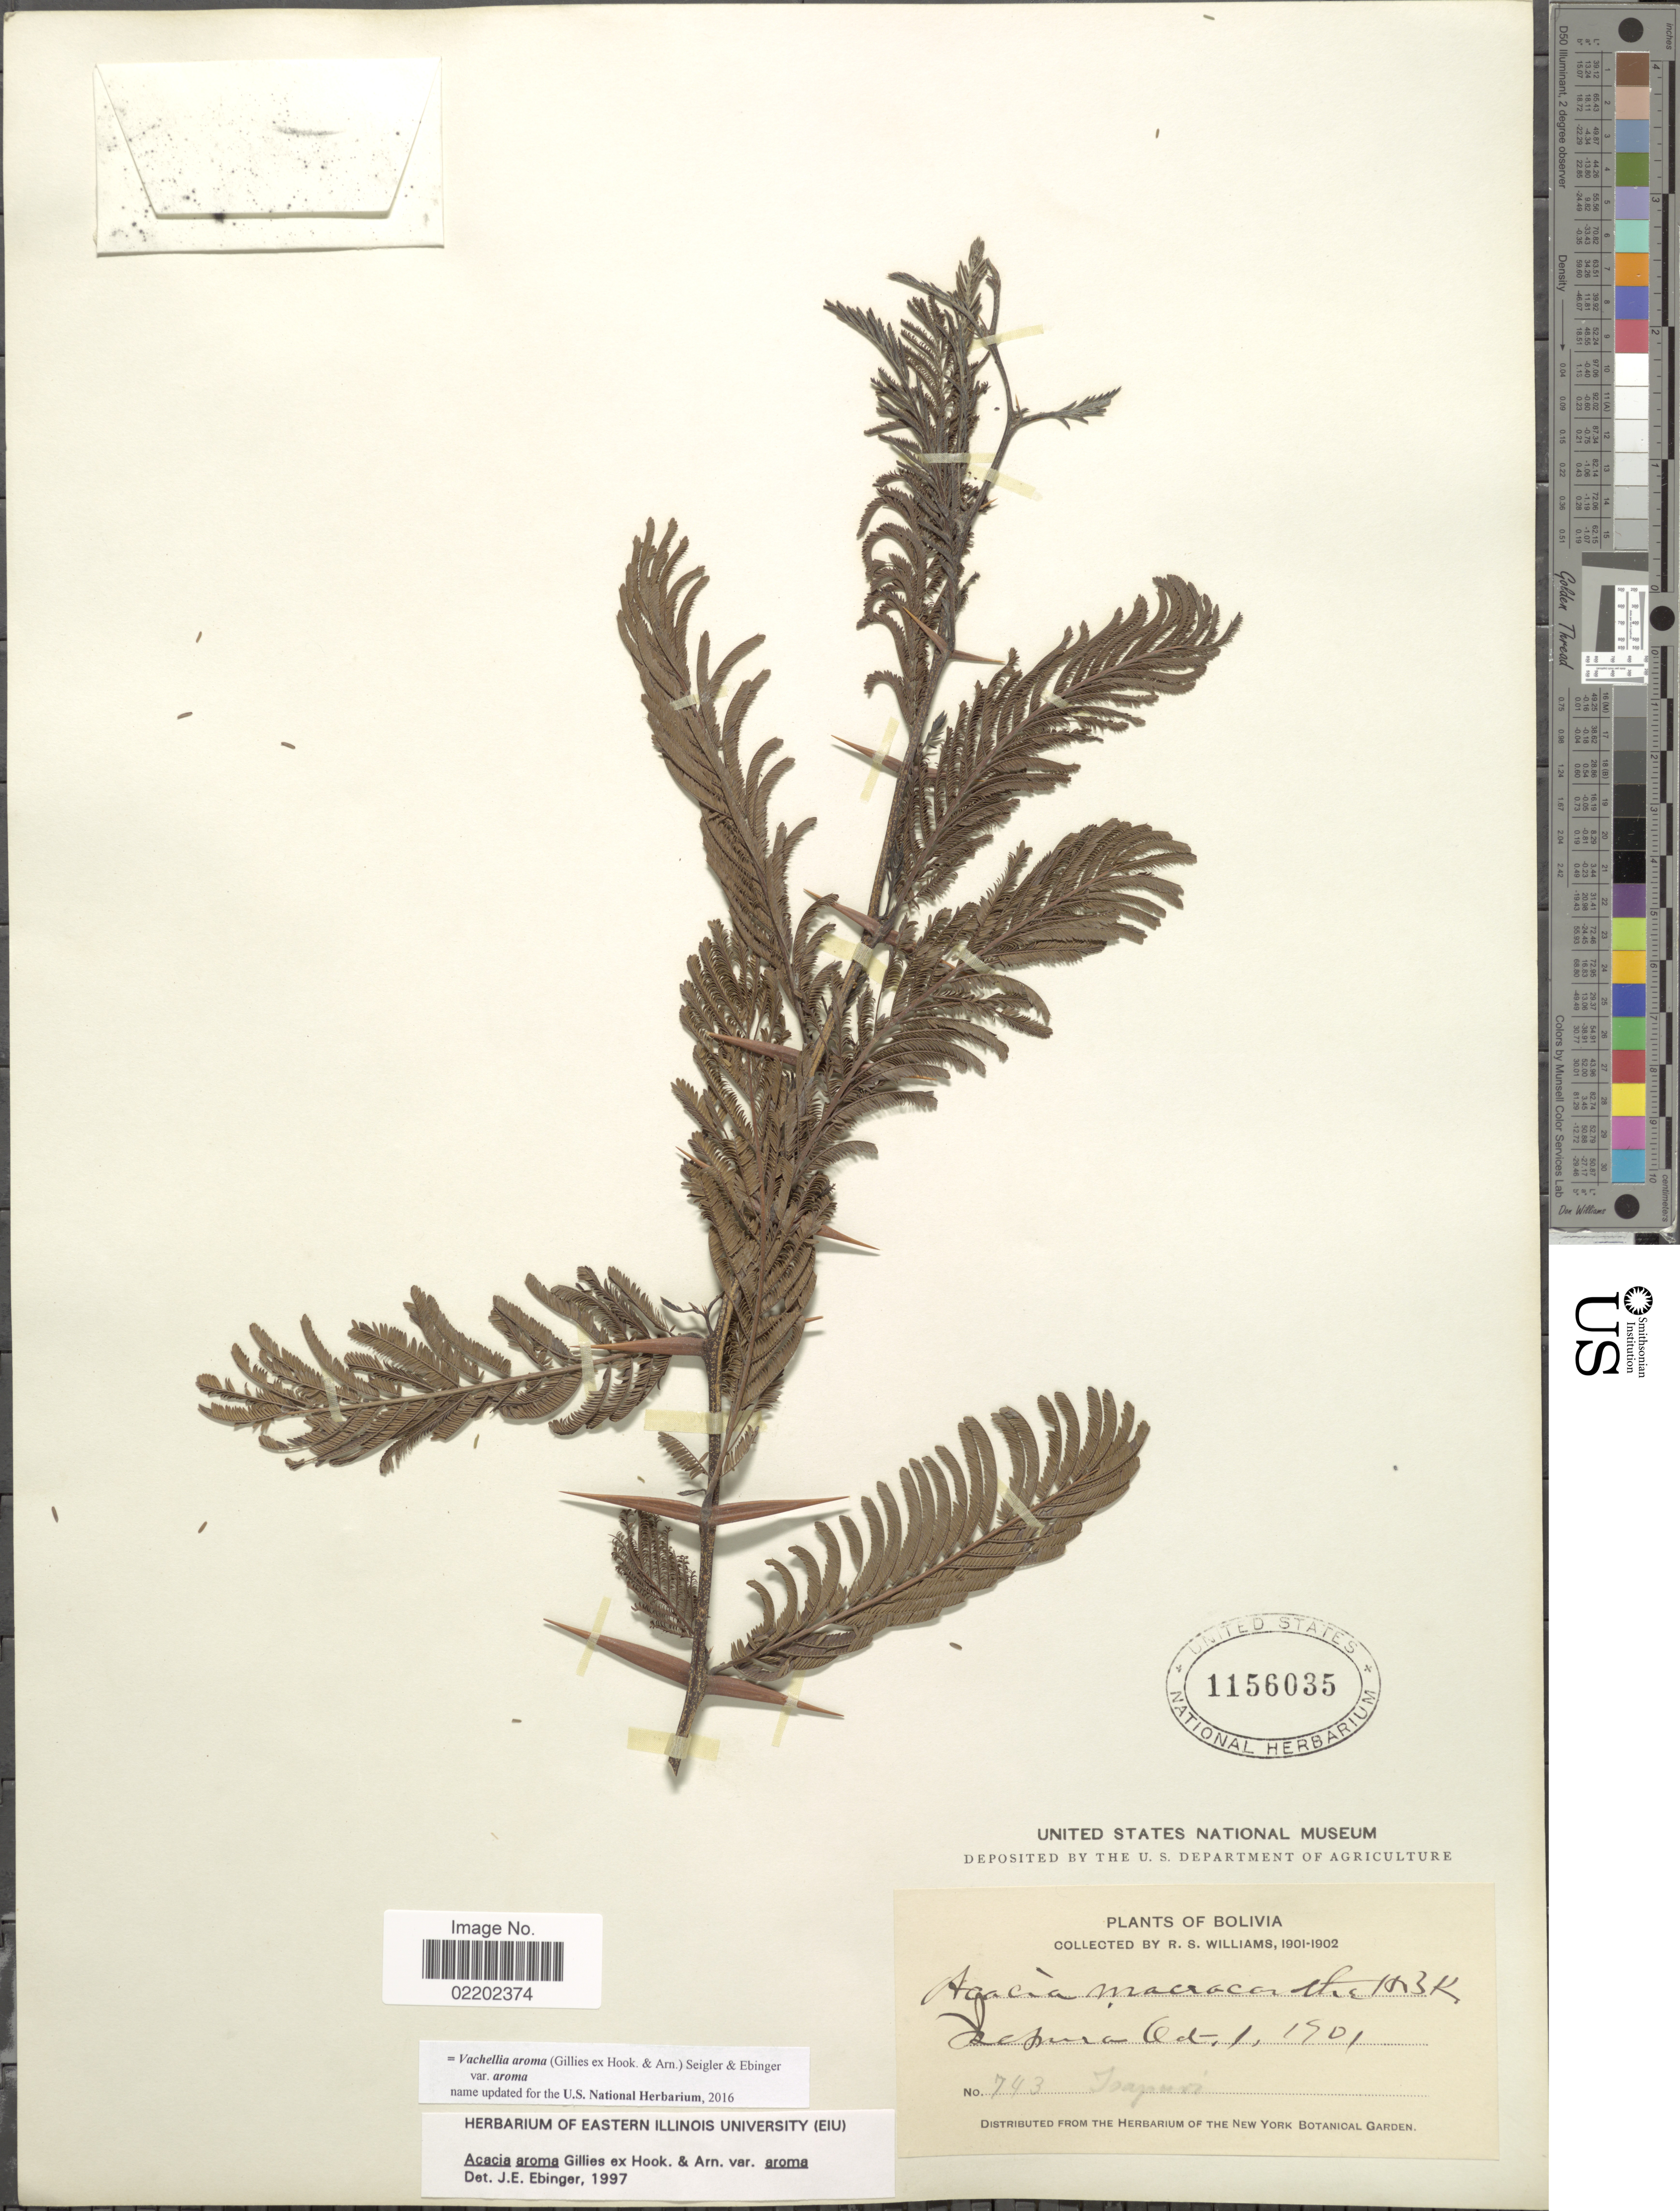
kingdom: Plantae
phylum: Tracheophyta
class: Magnoliopsida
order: Fabales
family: Fabaceae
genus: Vachellia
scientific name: Vachellia aroma var. aroma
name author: (Gillies ex Hook. & Arn.) Seigler & Ebinger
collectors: R. S. Williams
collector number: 743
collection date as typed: Oct. 1, 1901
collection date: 1901-10-01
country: Bolivia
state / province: La Páz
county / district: Larecaja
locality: Isupuri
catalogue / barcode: US 1156035